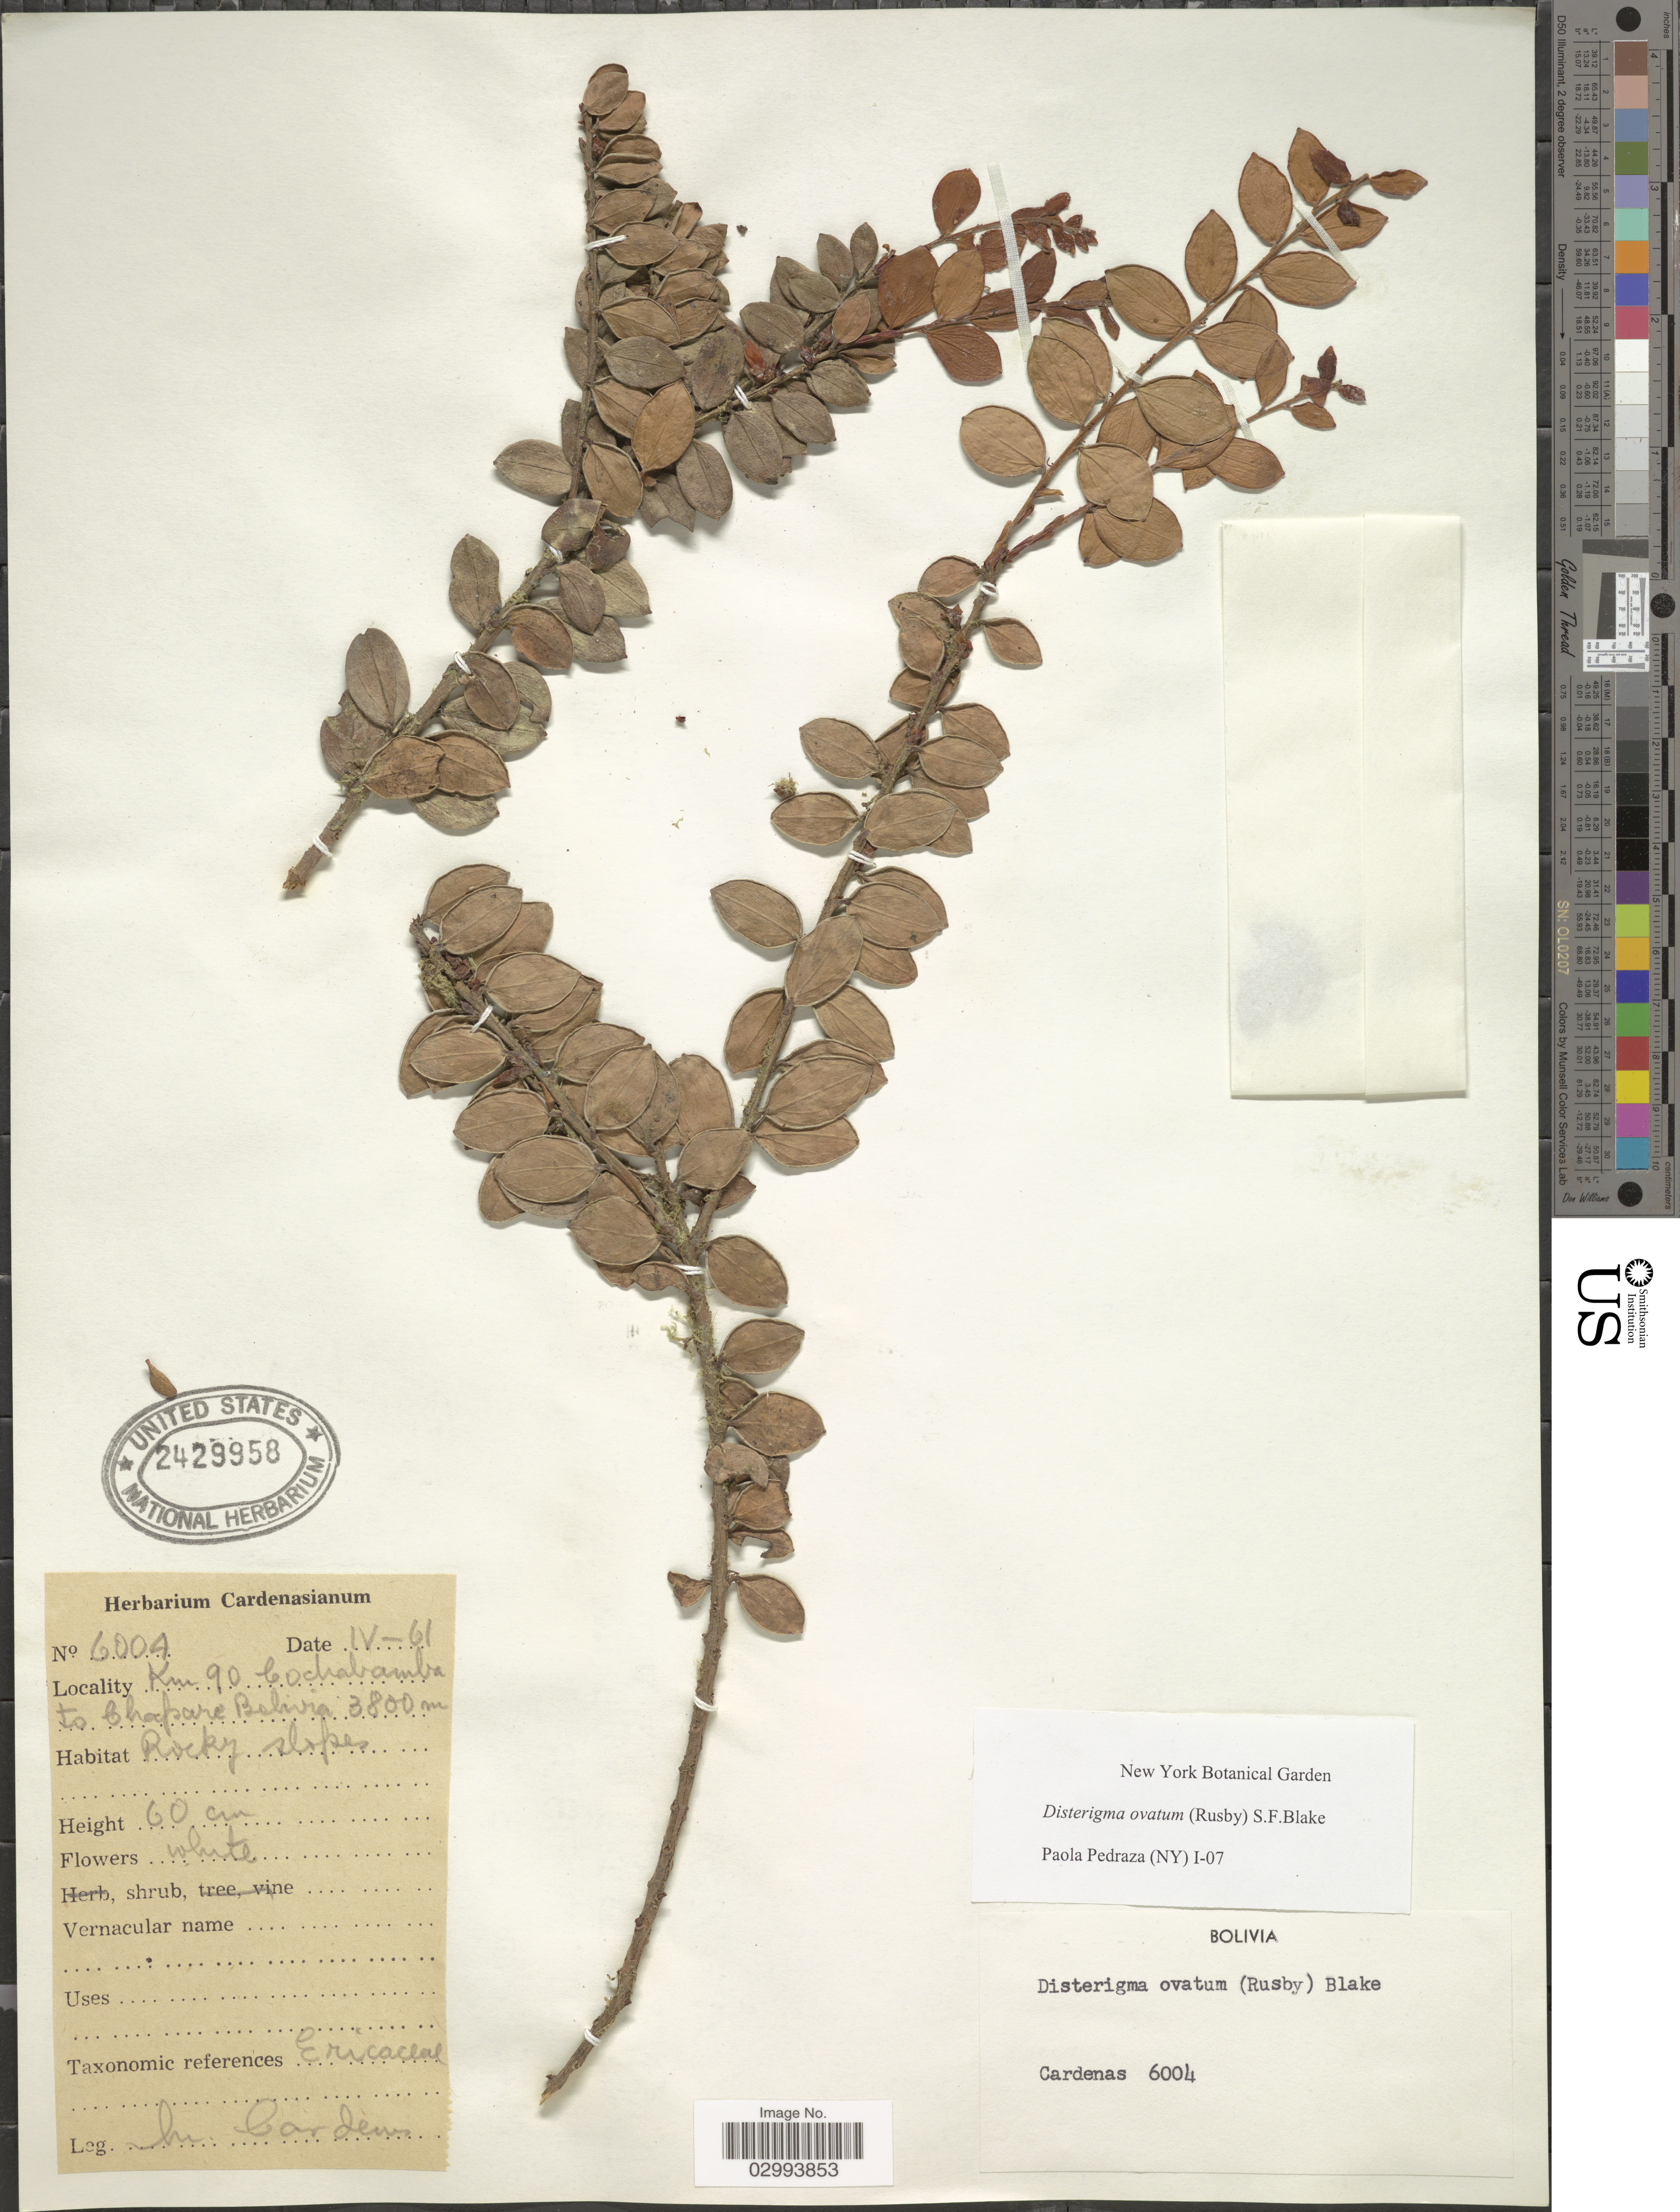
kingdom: Plantae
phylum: Tracheophyta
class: Magnoliopsida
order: Ericales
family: Ericaceae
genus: Disterigma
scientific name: Disterigma ovatum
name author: (Rusby) S.F. Blake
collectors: M. Cárdenas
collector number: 6004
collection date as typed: Transcribed d/m/y: /4/61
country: Bolivia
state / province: Cochabamba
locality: Km 90 Cochabamba to Chapare.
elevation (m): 3800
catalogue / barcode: US 2429958